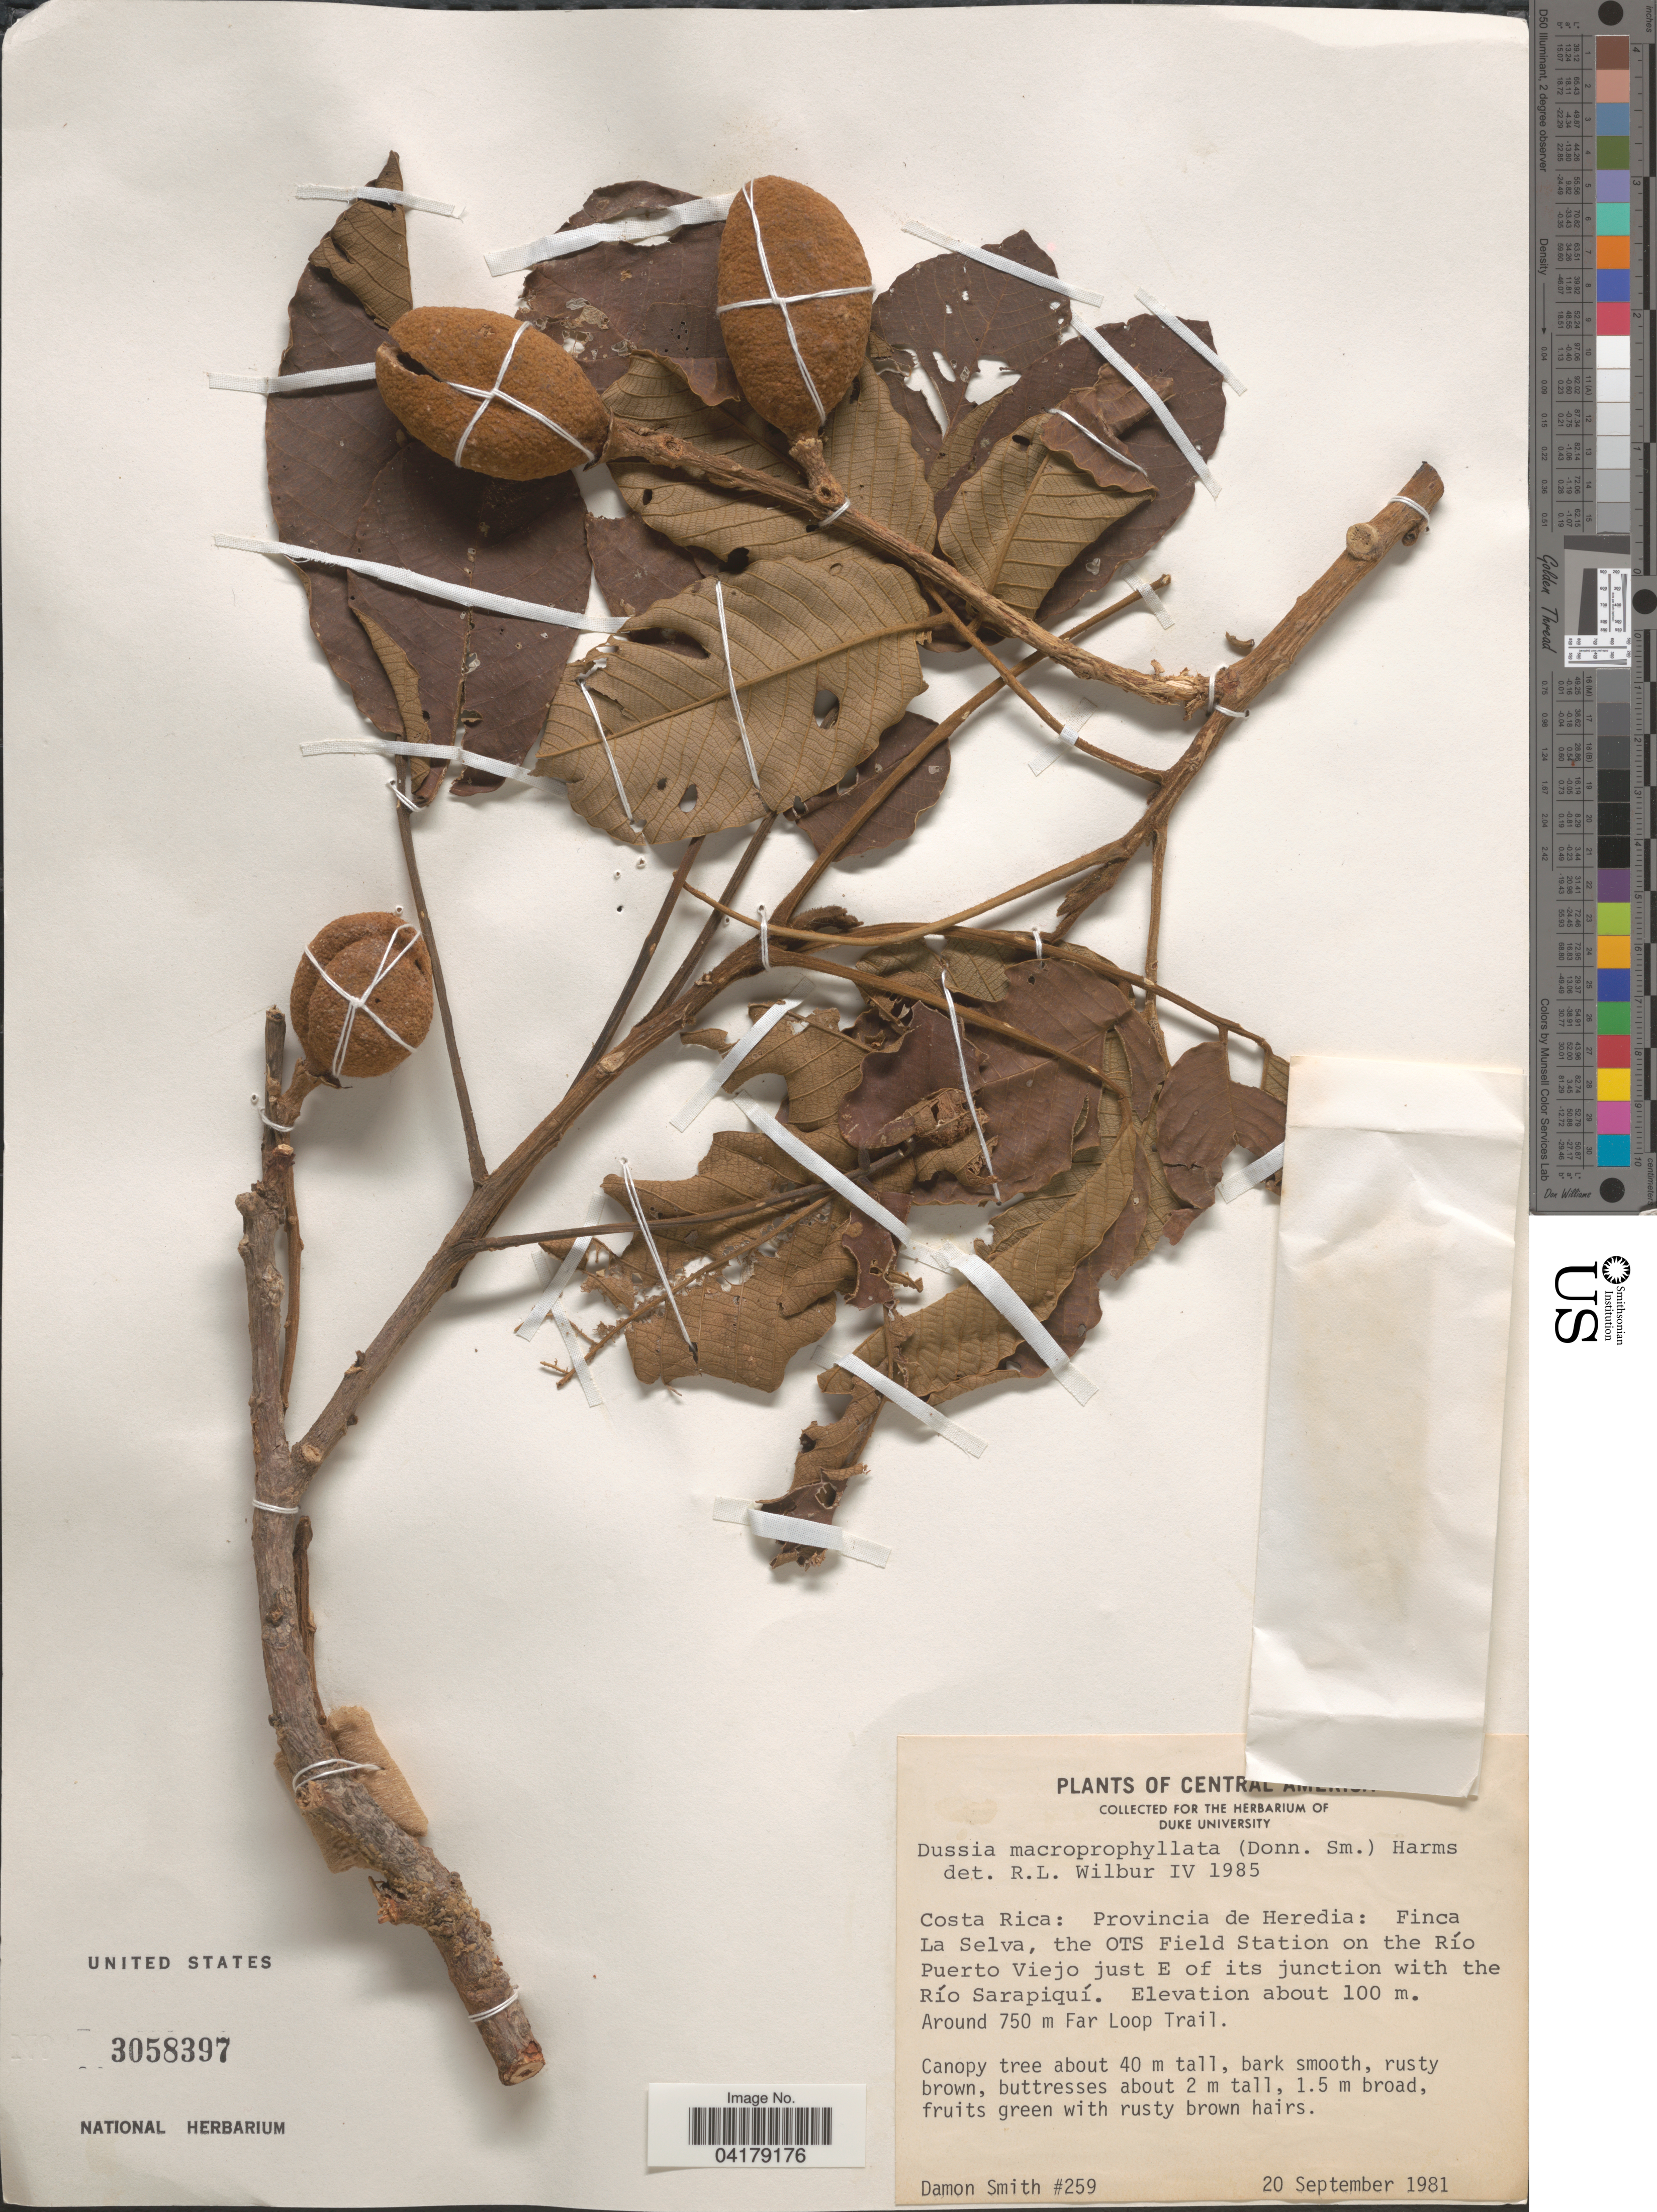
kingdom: Plantae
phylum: Tracheophyta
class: Magnoliopsida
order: Fabales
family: Fabaceae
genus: Dussia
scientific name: Dussia macroprophyllata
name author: (Donn. Sm.) Harms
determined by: Wilbur, R. L.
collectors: D. A. Smith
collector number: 259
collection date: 1981-09-20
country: Costa Rica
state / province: Heredia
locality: Finca La Selva, the OTS Field Station on the Río Puerto Viejo just E of its junction with the Río Sarapiquí. Around 750 m Far Loop Trail.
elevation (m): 100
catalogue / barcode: US 3058397